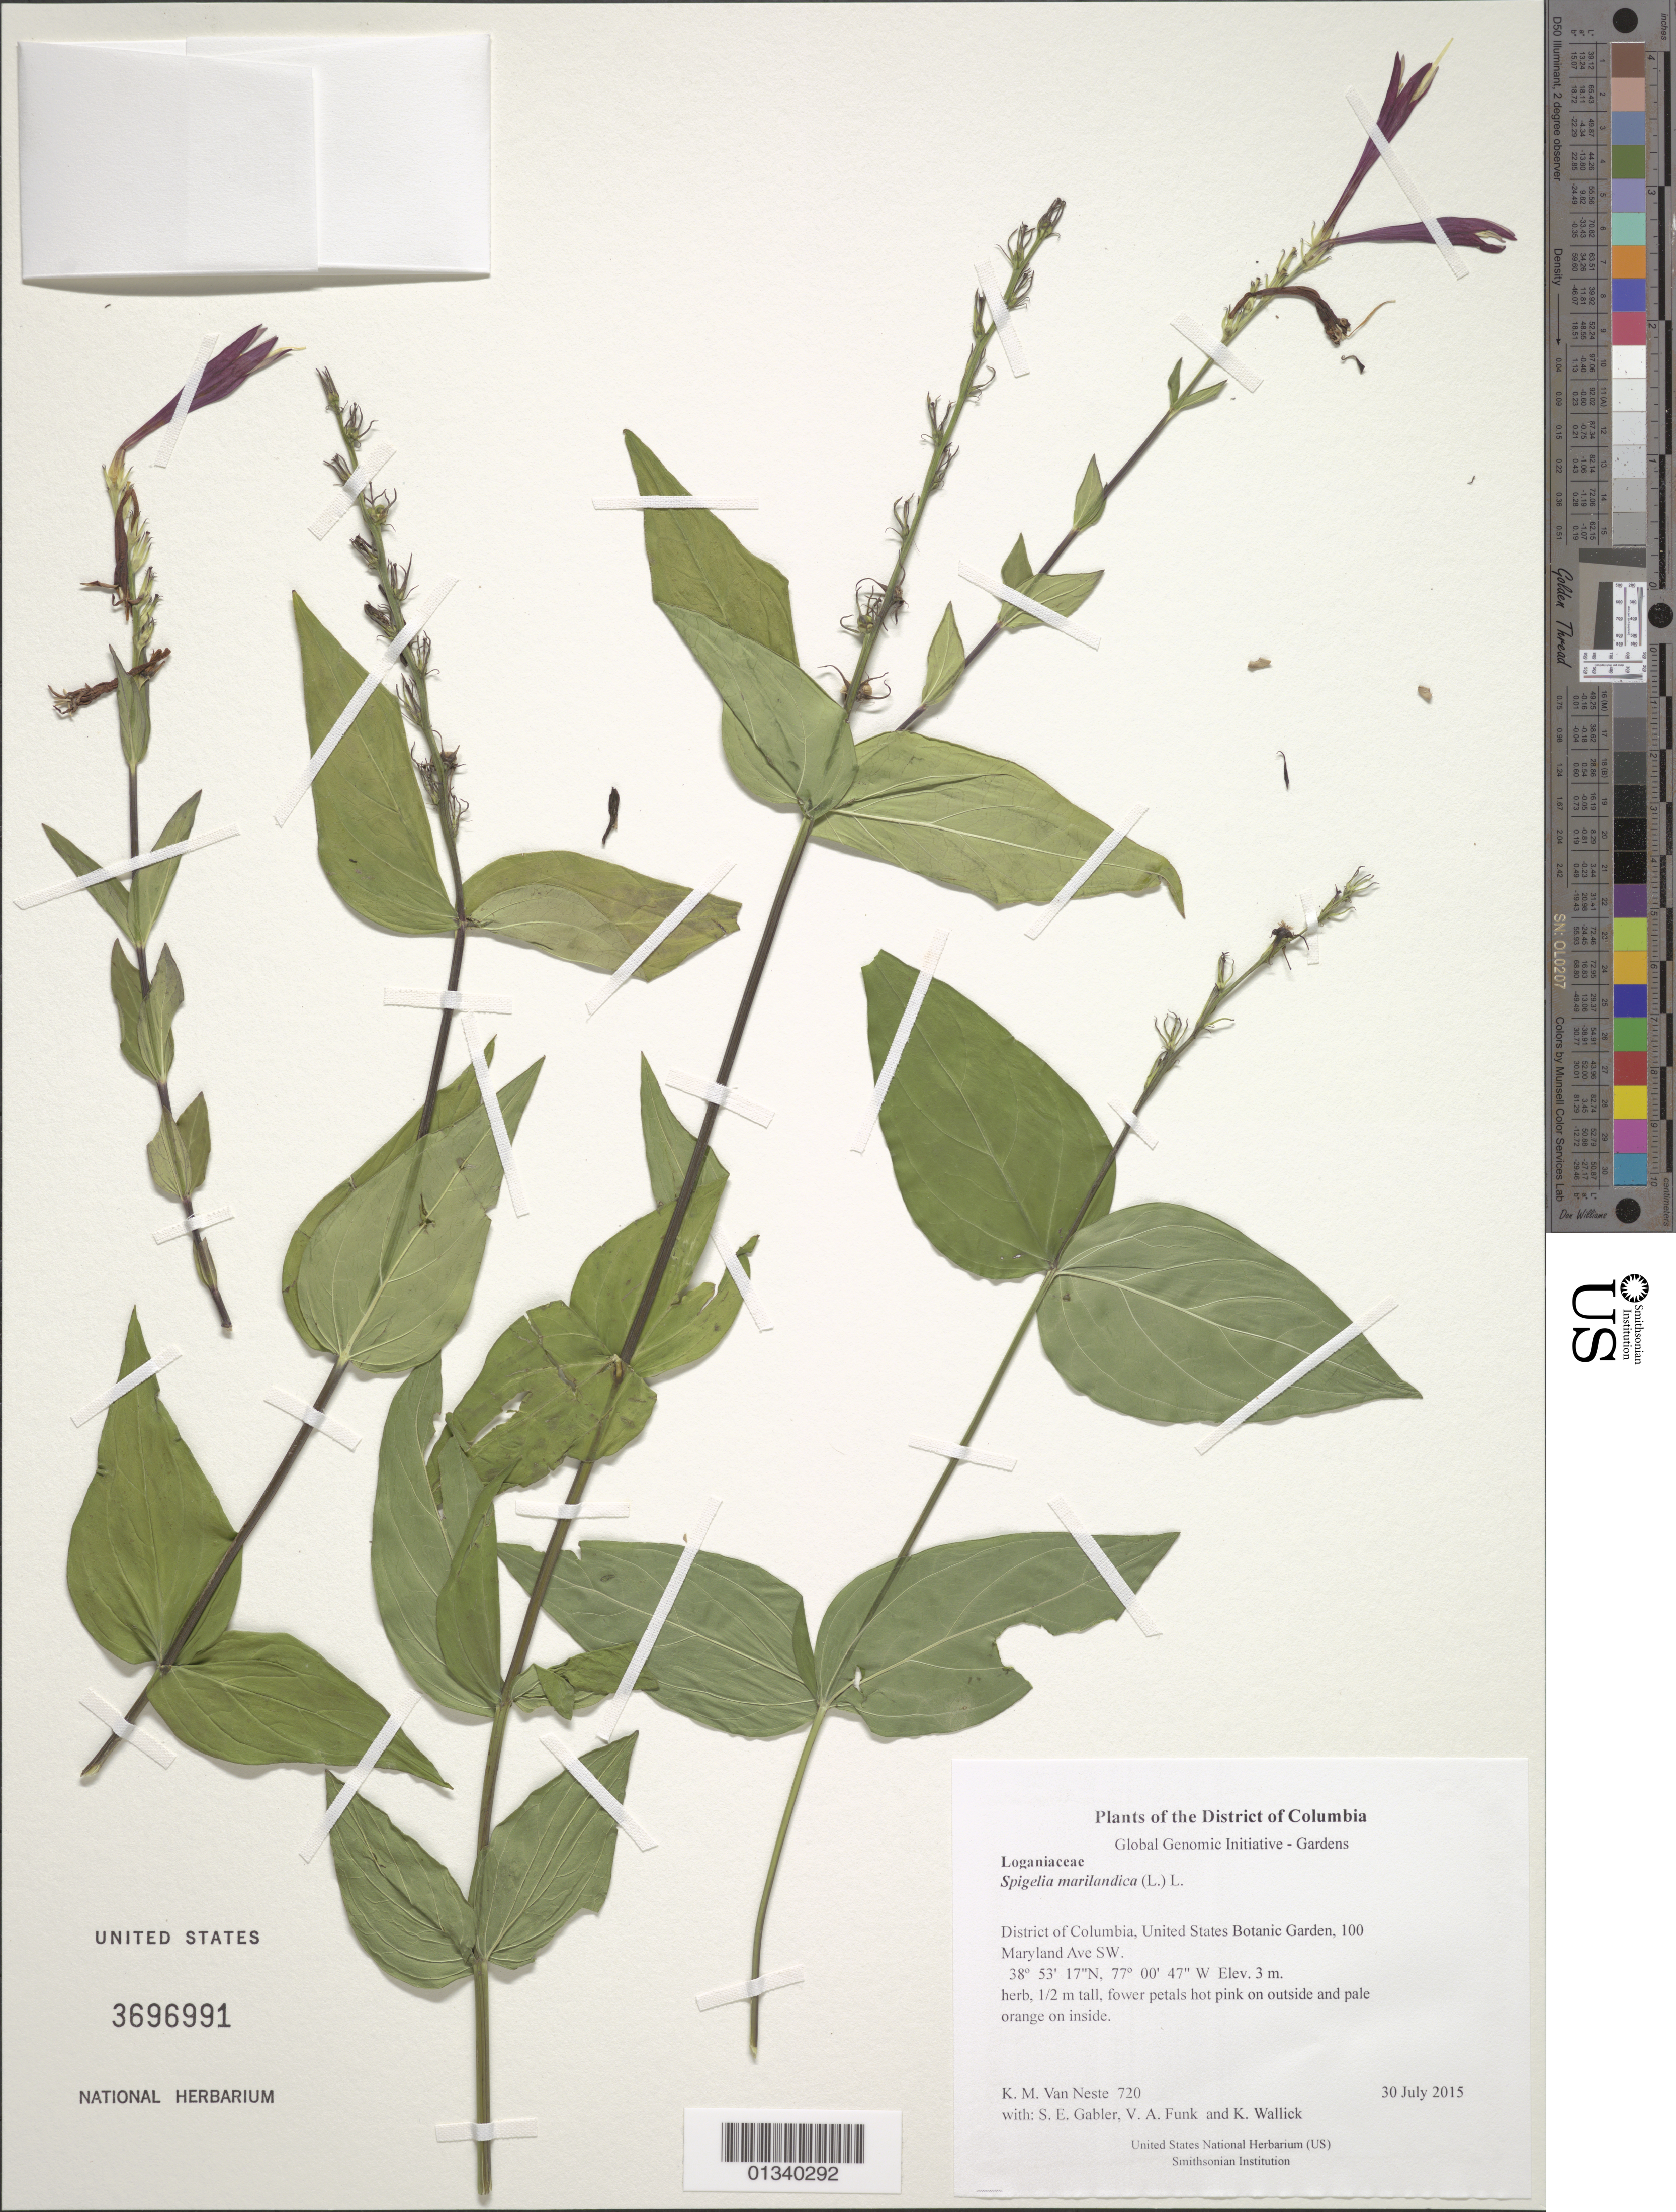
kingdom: Plantae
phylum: Tracheophyta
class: Magnoliopsida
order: Gentianales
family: Loganiaceae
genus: Spigelia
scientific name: Spigelia marilandica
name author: (L.) L.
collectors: K. M. Van Neste, S. E. Gabler, V. Funk & K. Wallick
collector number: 720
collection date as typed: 30 July 2015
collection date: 2015-07-30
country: United States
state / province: District of Columbia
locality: United States Botanic Garden, 100 Maryland Ave SW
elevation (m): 3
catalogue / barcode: US 3696991